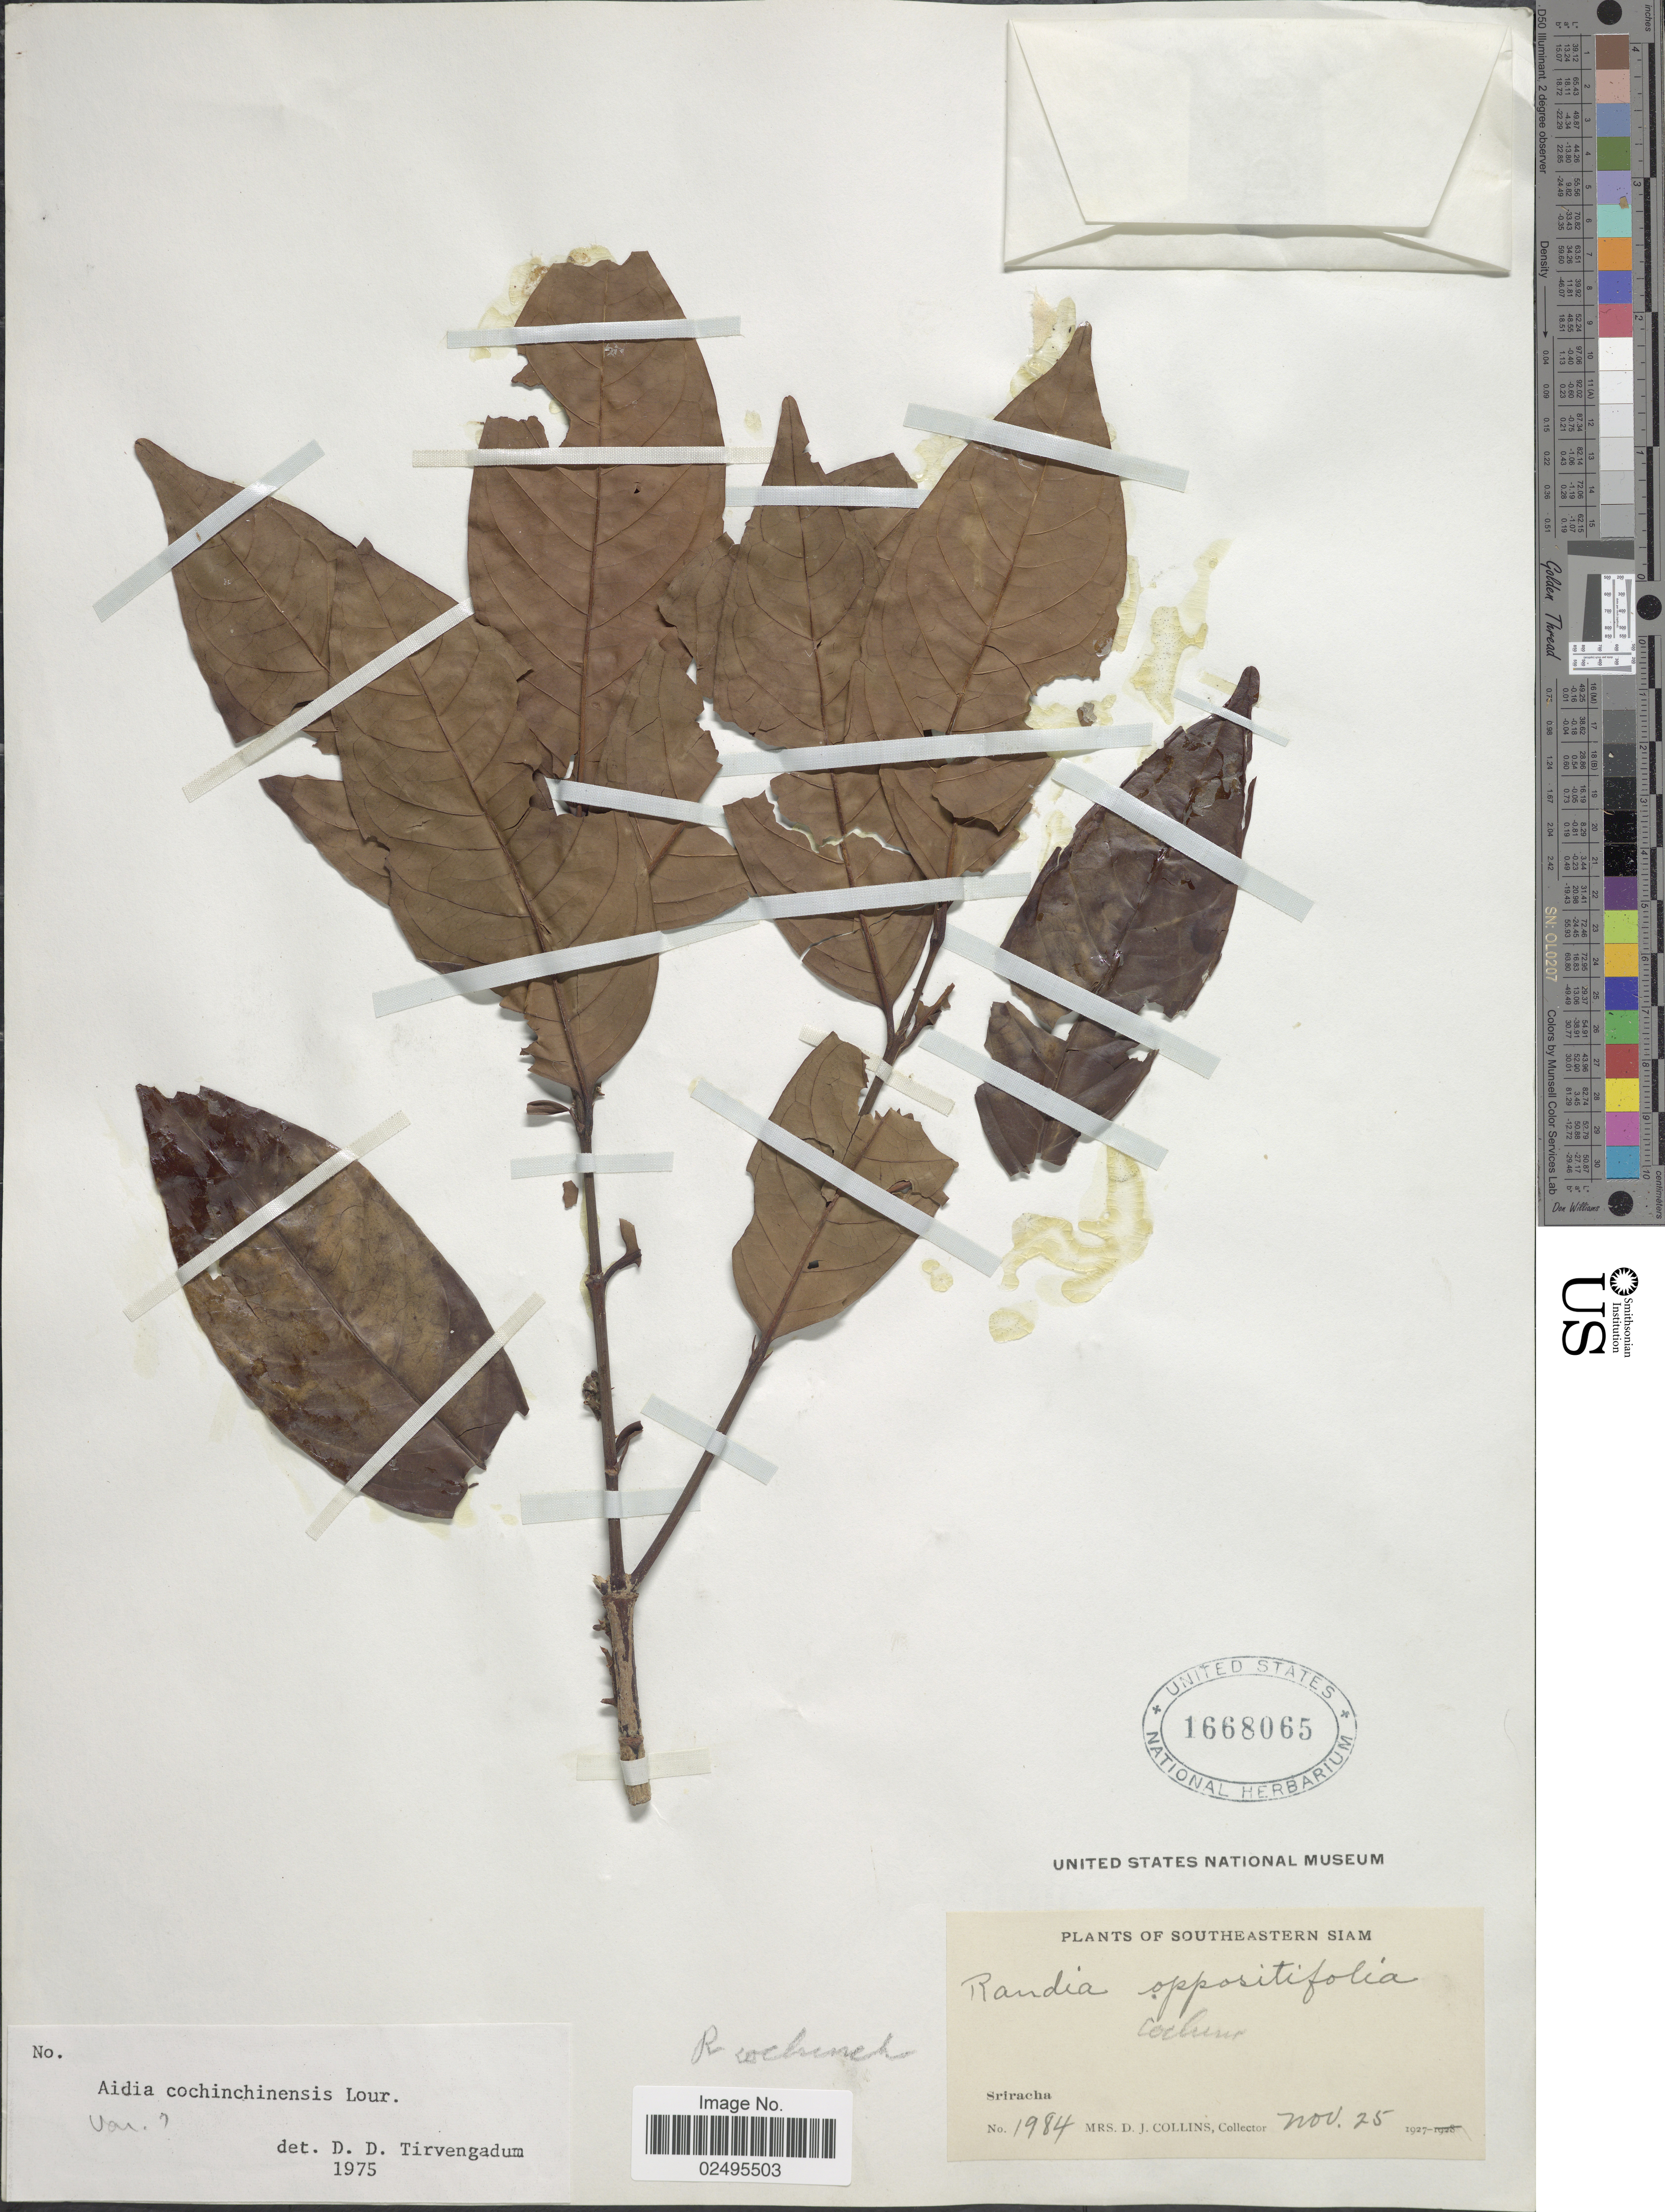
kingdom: Plantae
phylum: Tracheophyta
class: Magnoliopsida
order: Gentianales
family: Rubiaceae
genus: Aidia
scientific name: Aidia densiflora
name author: (Wall.) Masam.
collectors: Mrs. D. J. Collins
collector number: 1984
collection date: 1927-11-25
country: Thailand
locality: Southeastern Siam, Sriracha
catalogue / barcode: US 1668065